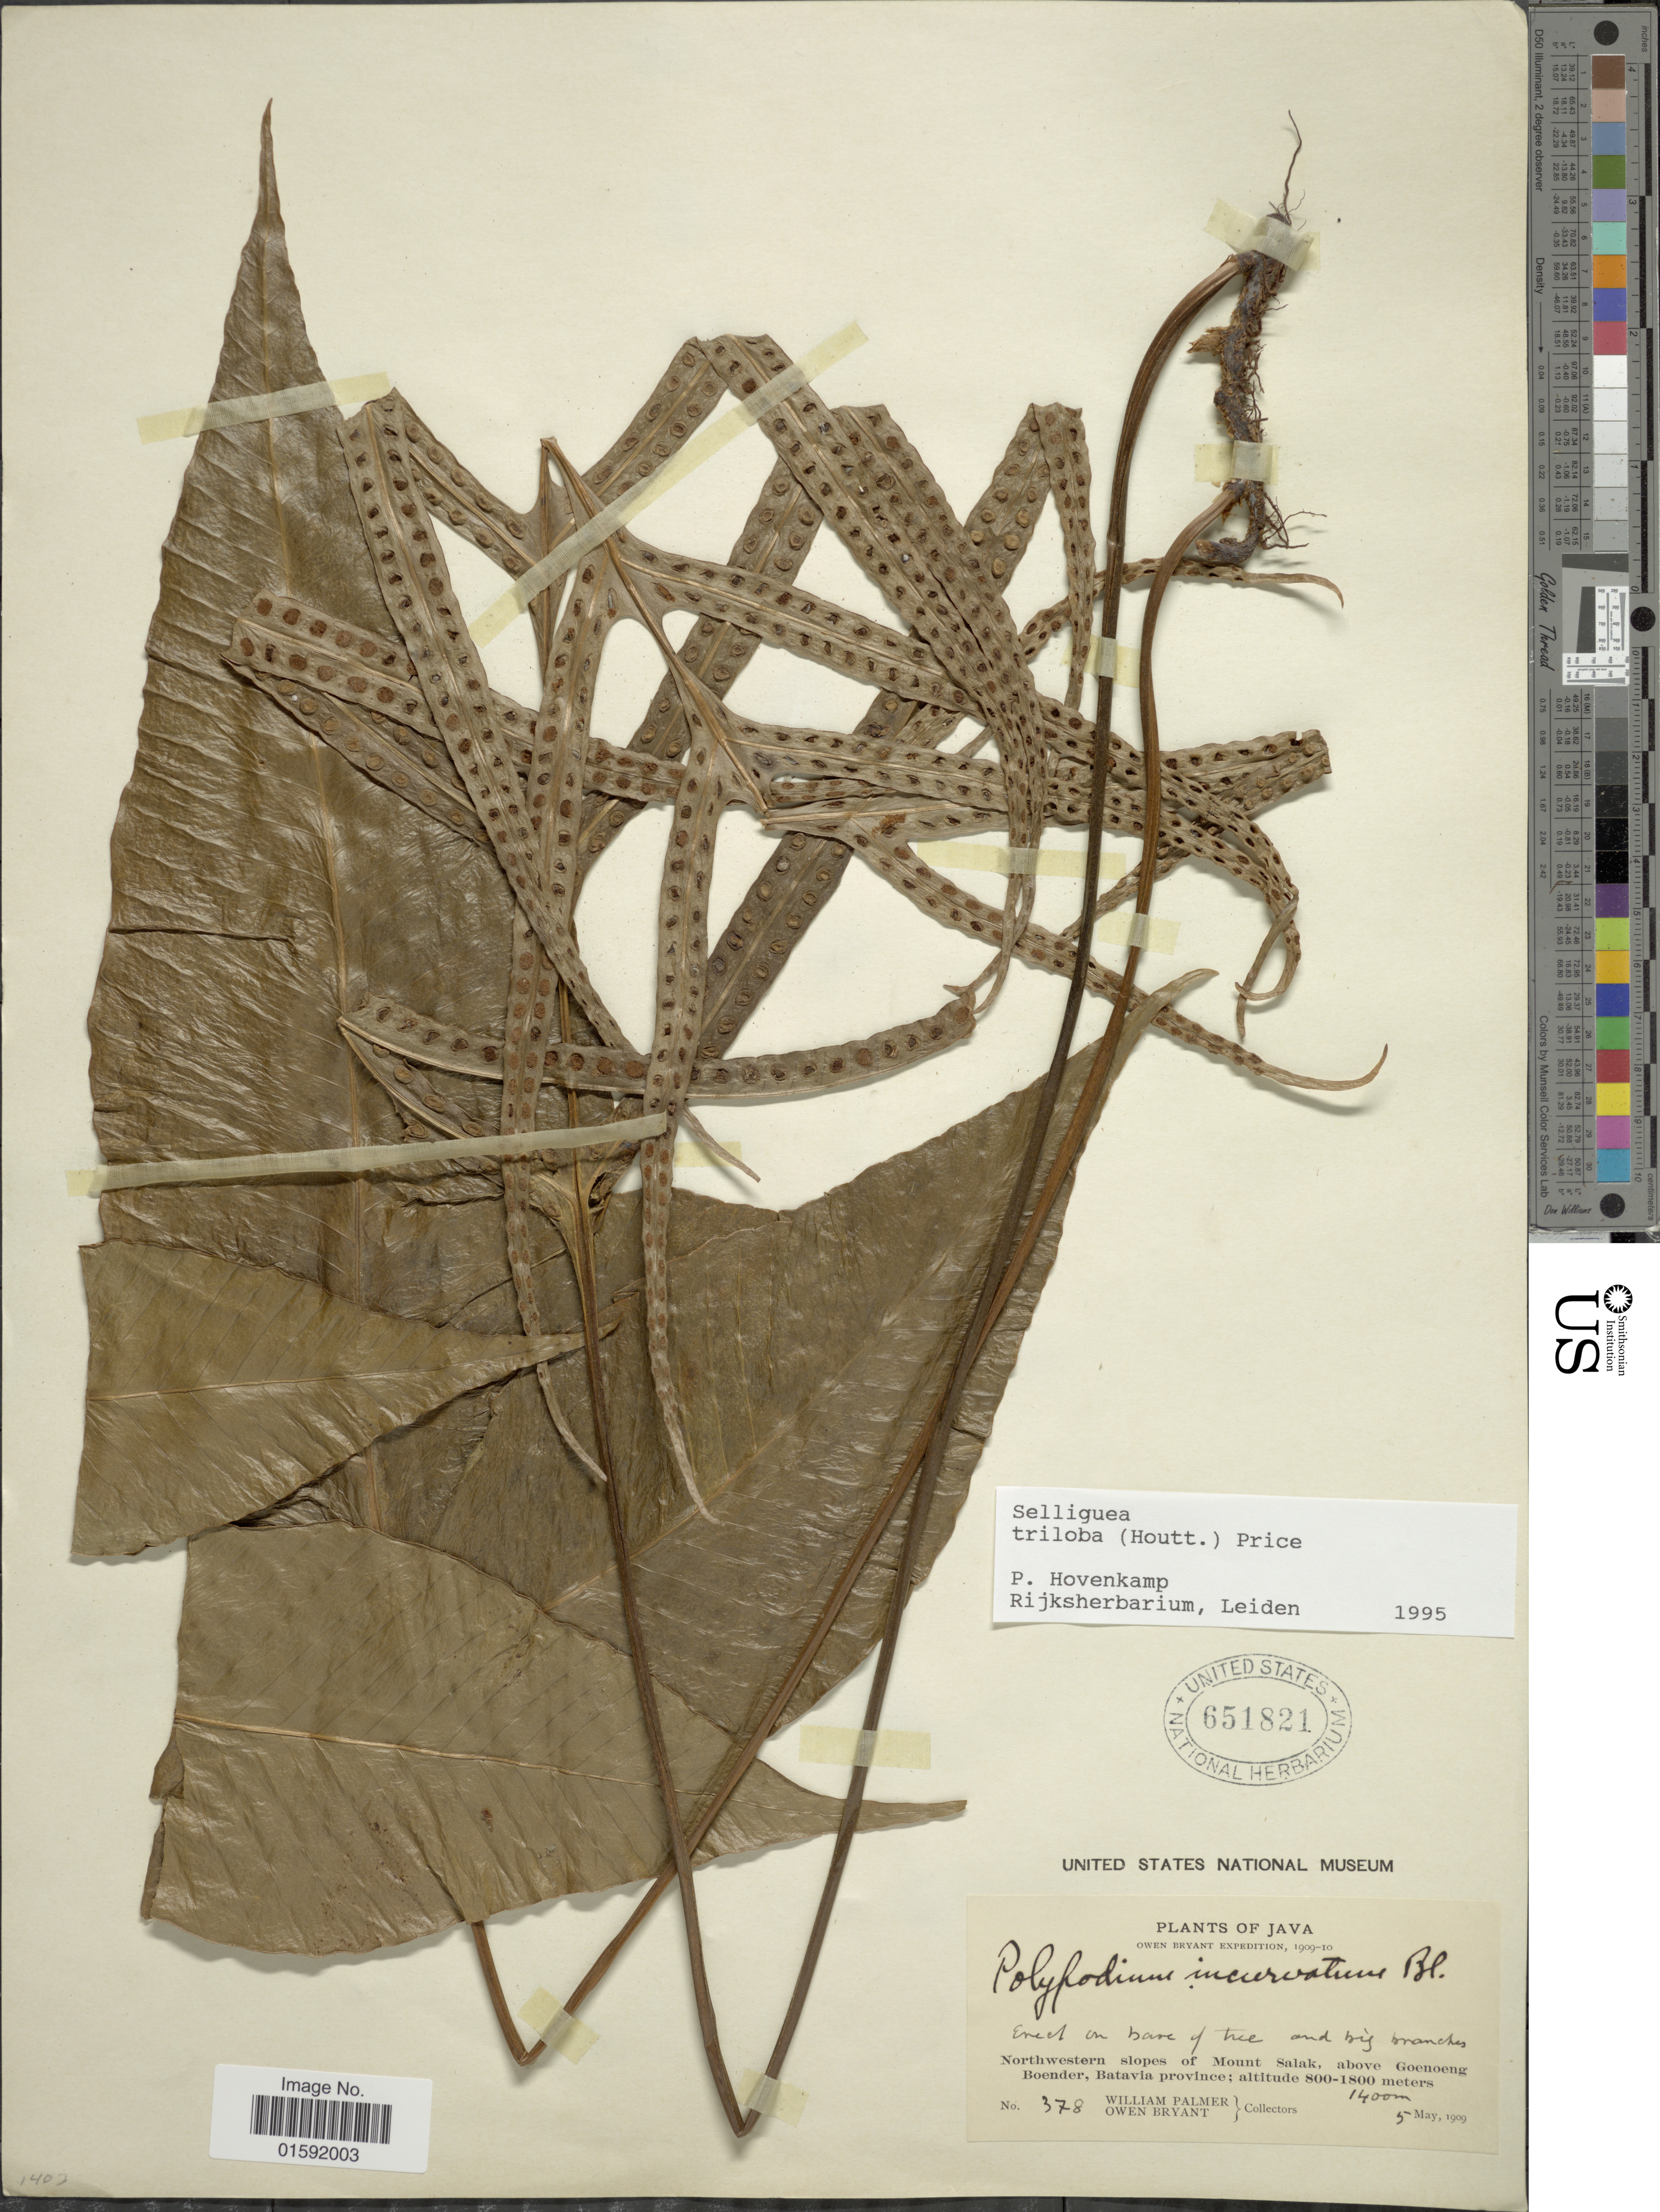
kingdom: Plantae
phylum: Tracheophyta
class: Polypodiopsida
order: Polypodiales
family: Polypodiaceae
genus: Selliguea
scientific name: Selliguea triloba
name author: (Houtt.) M.G. Price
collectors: W. Palmer & O. Bryant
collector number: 378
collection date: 1909-05-05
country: Indonesia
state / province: Java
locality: Northwestern slopes of Mount Salak, above, Goenoeng Boender, Batavia Province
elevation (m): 1400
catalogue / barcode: US 651821